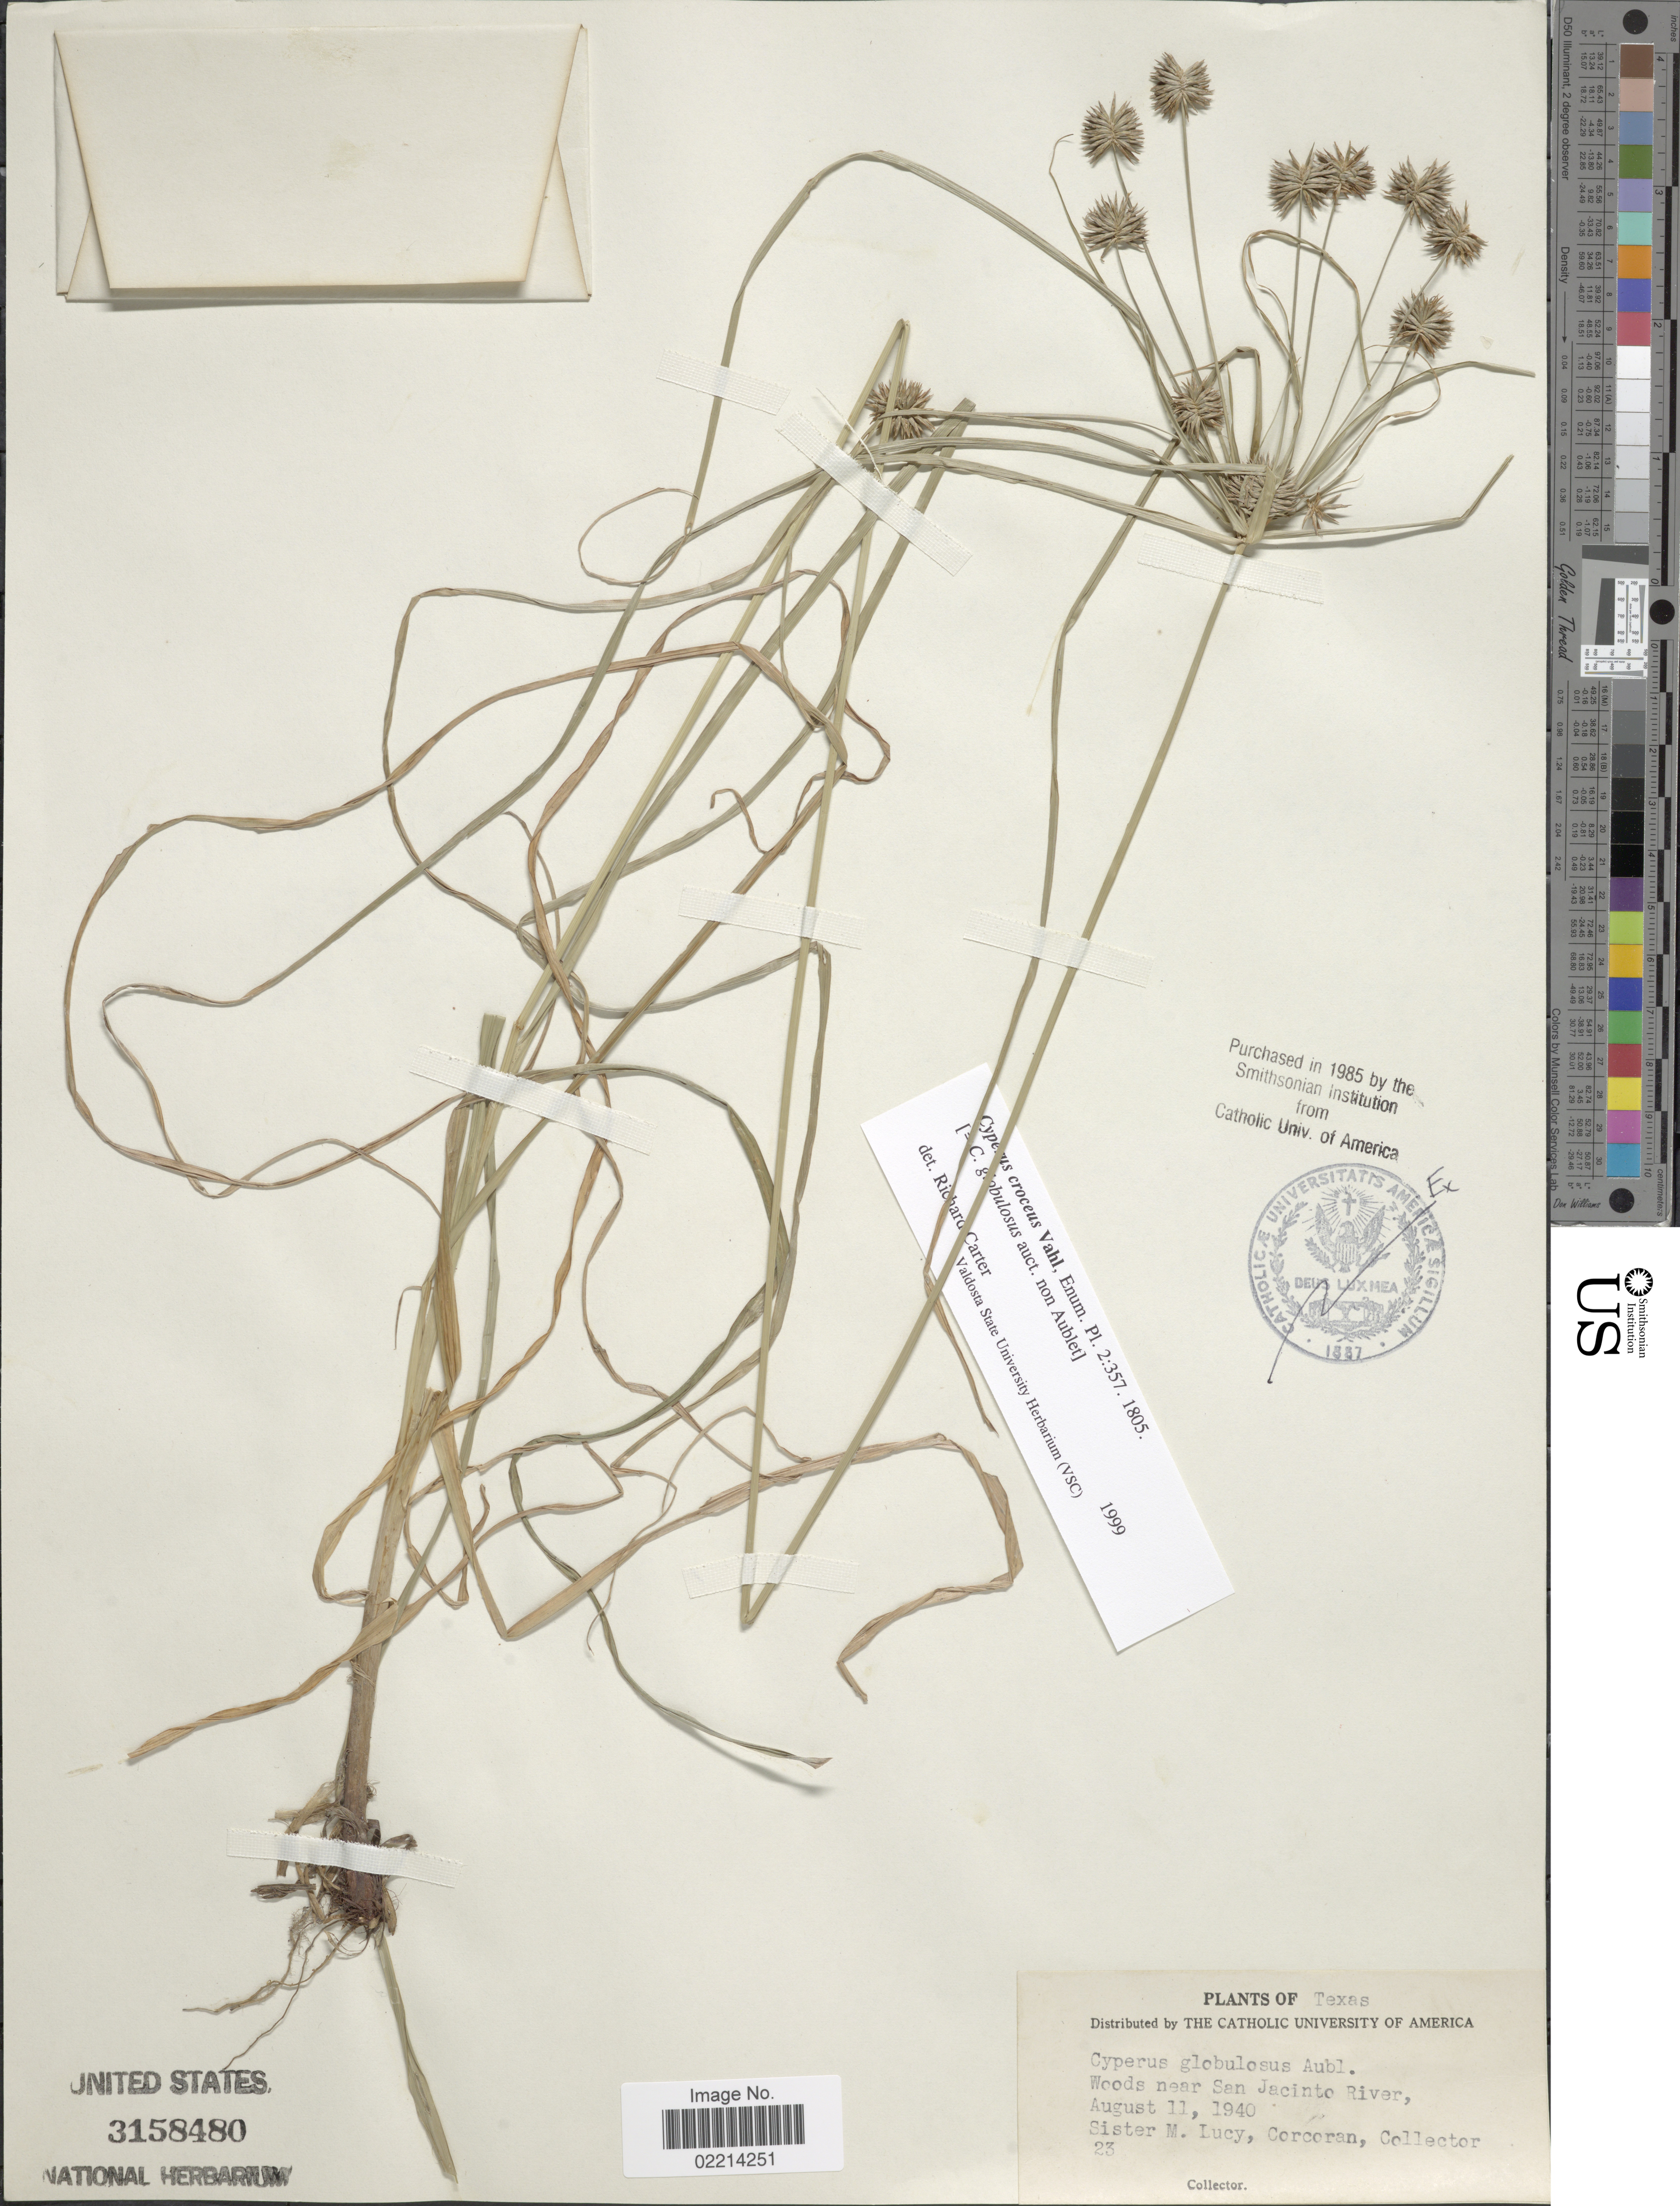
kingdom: Plantae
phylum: Tracheophyta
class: Liliopsida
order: Poales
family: Cyperaceae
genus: Cyperus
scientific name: Cyperus croceus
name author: Vahl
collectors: M. Corcoran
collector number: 23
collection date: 1940-08-11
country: United States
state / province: Texas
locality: Woods near San Jacinto River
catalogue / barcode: US 3158480